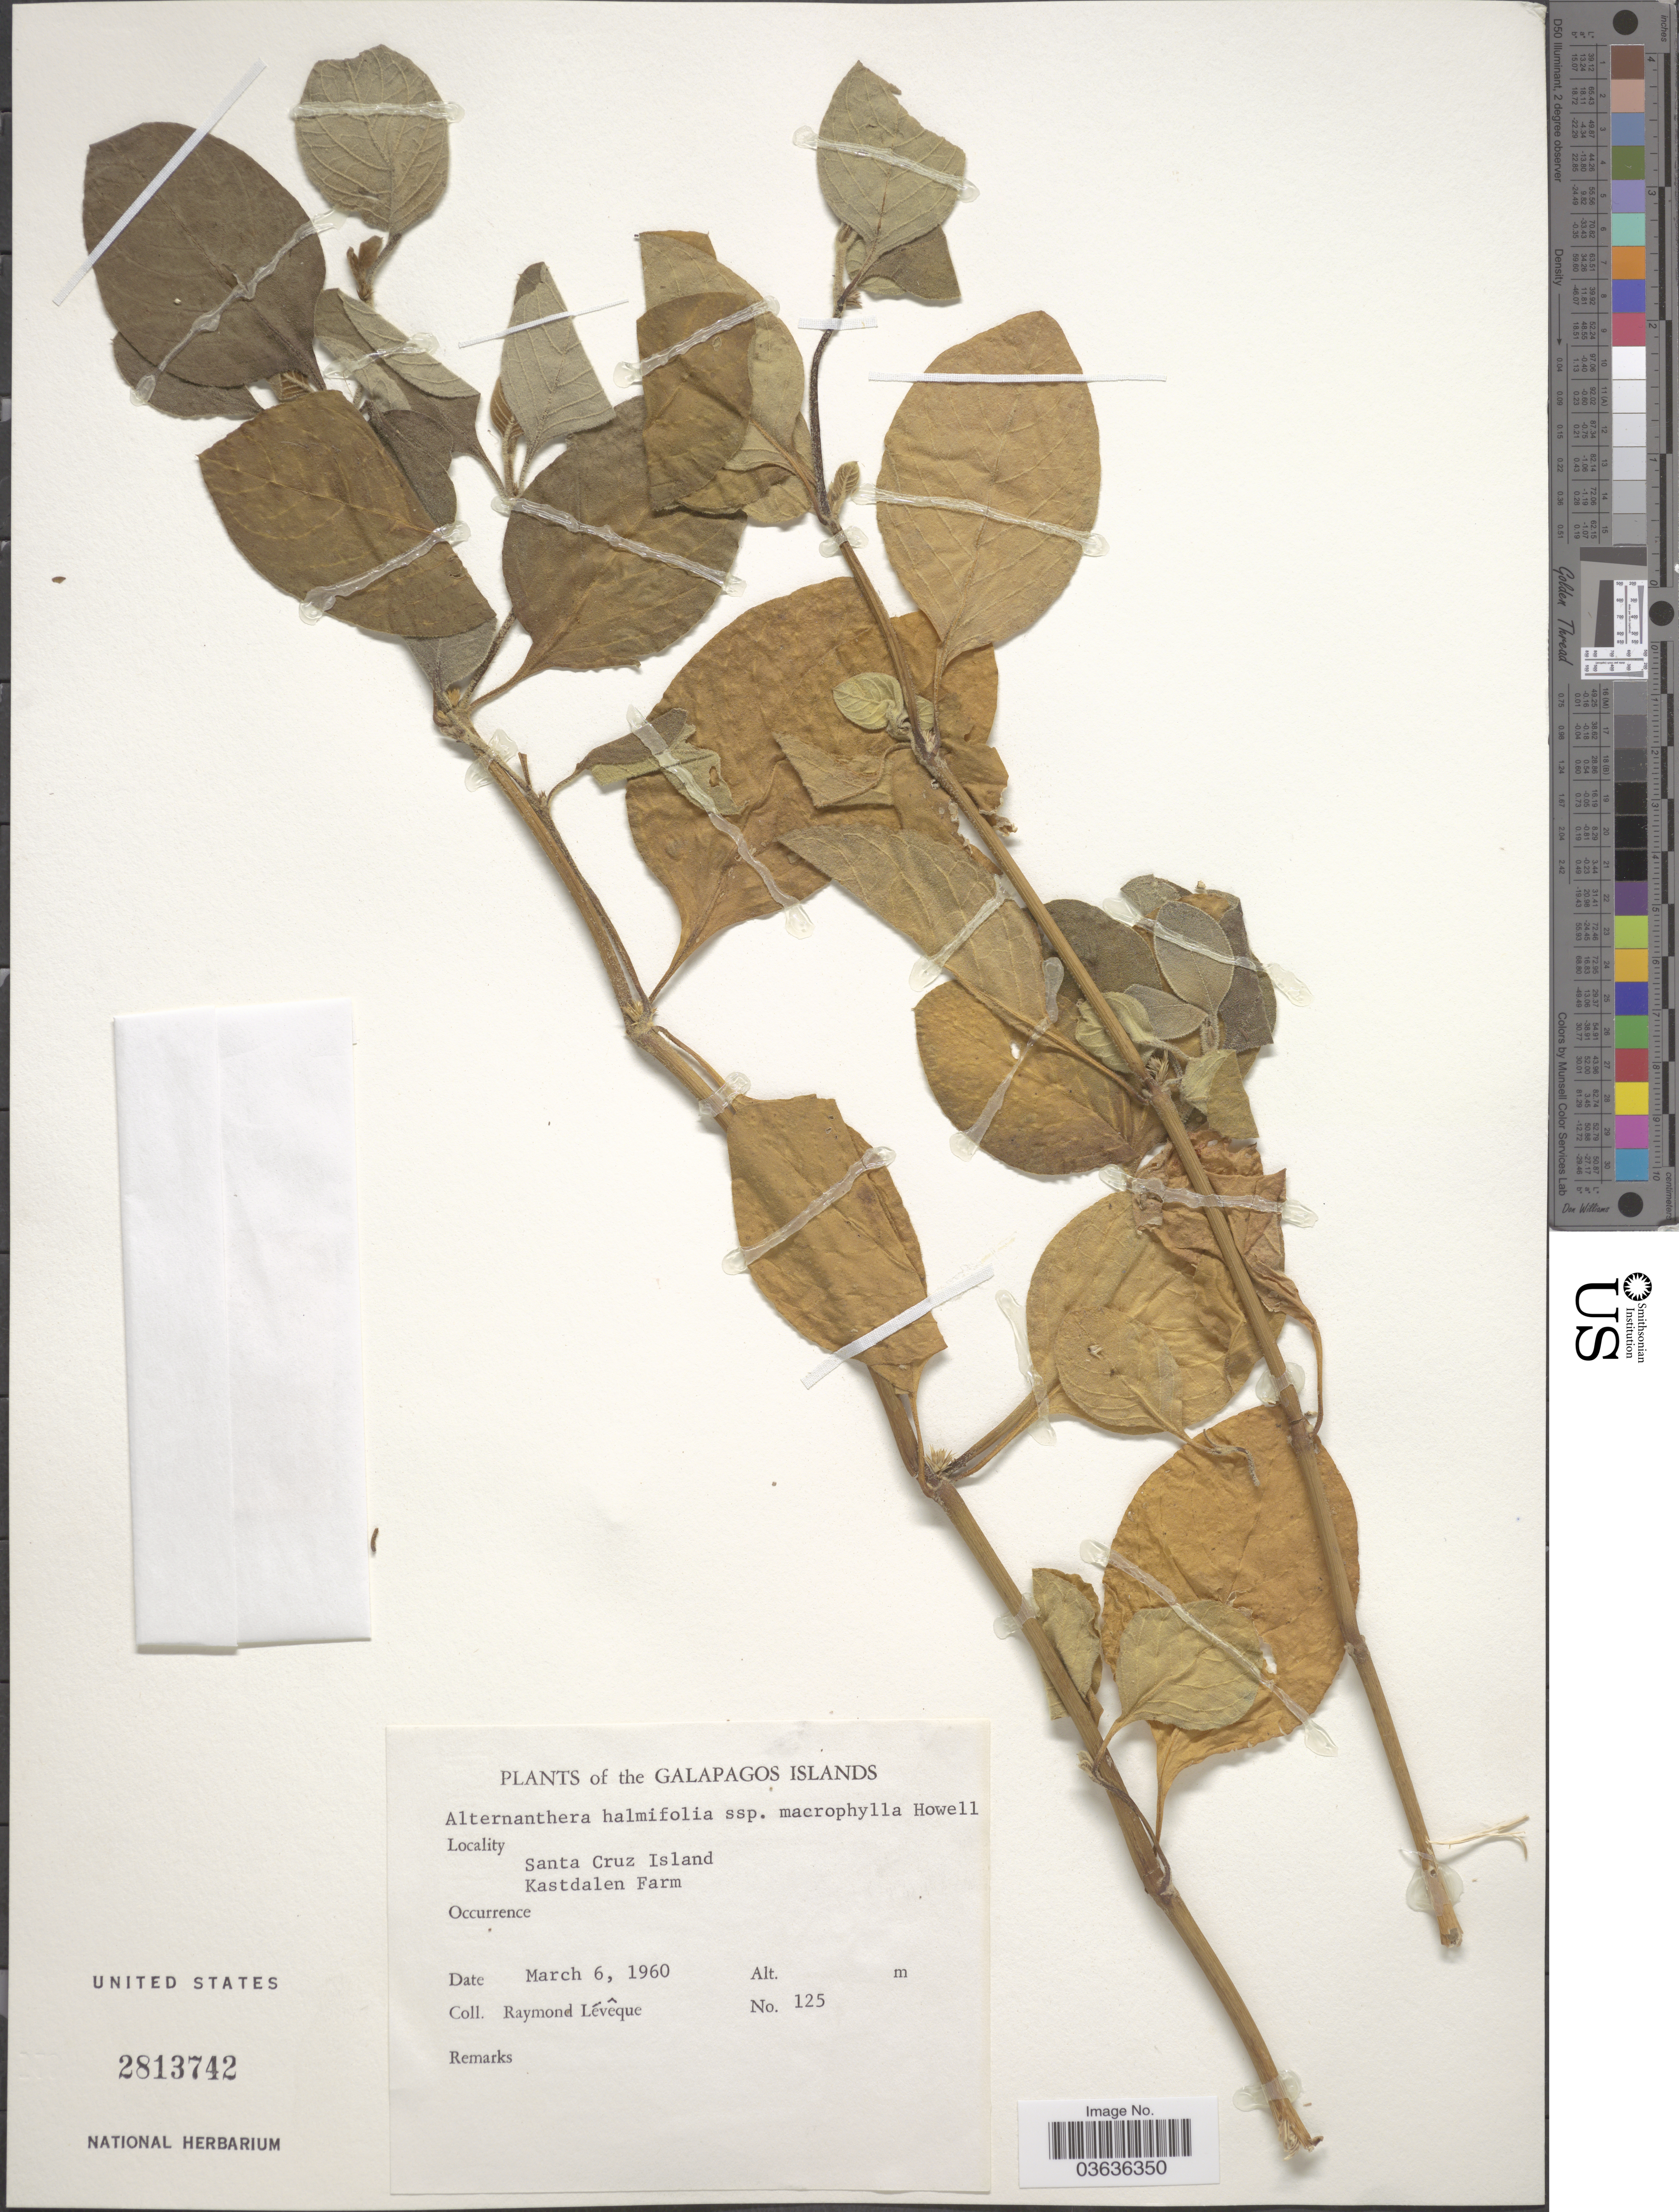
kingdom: Plantae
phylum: Tracheophyta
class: Magnoliopsida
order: Caryophyllales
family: Amaranthaceae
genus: Alternanthera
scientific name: Alternanthera halimifolia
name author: (Lam.) Standl. ex Pittier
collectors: R. Lévêque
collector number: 125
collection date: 1960-03-06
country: Ecuador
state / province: Colón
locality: The Galapagos Islands. Santa Cruz Island. Kastdalen Farm.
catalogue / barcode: US 2813742